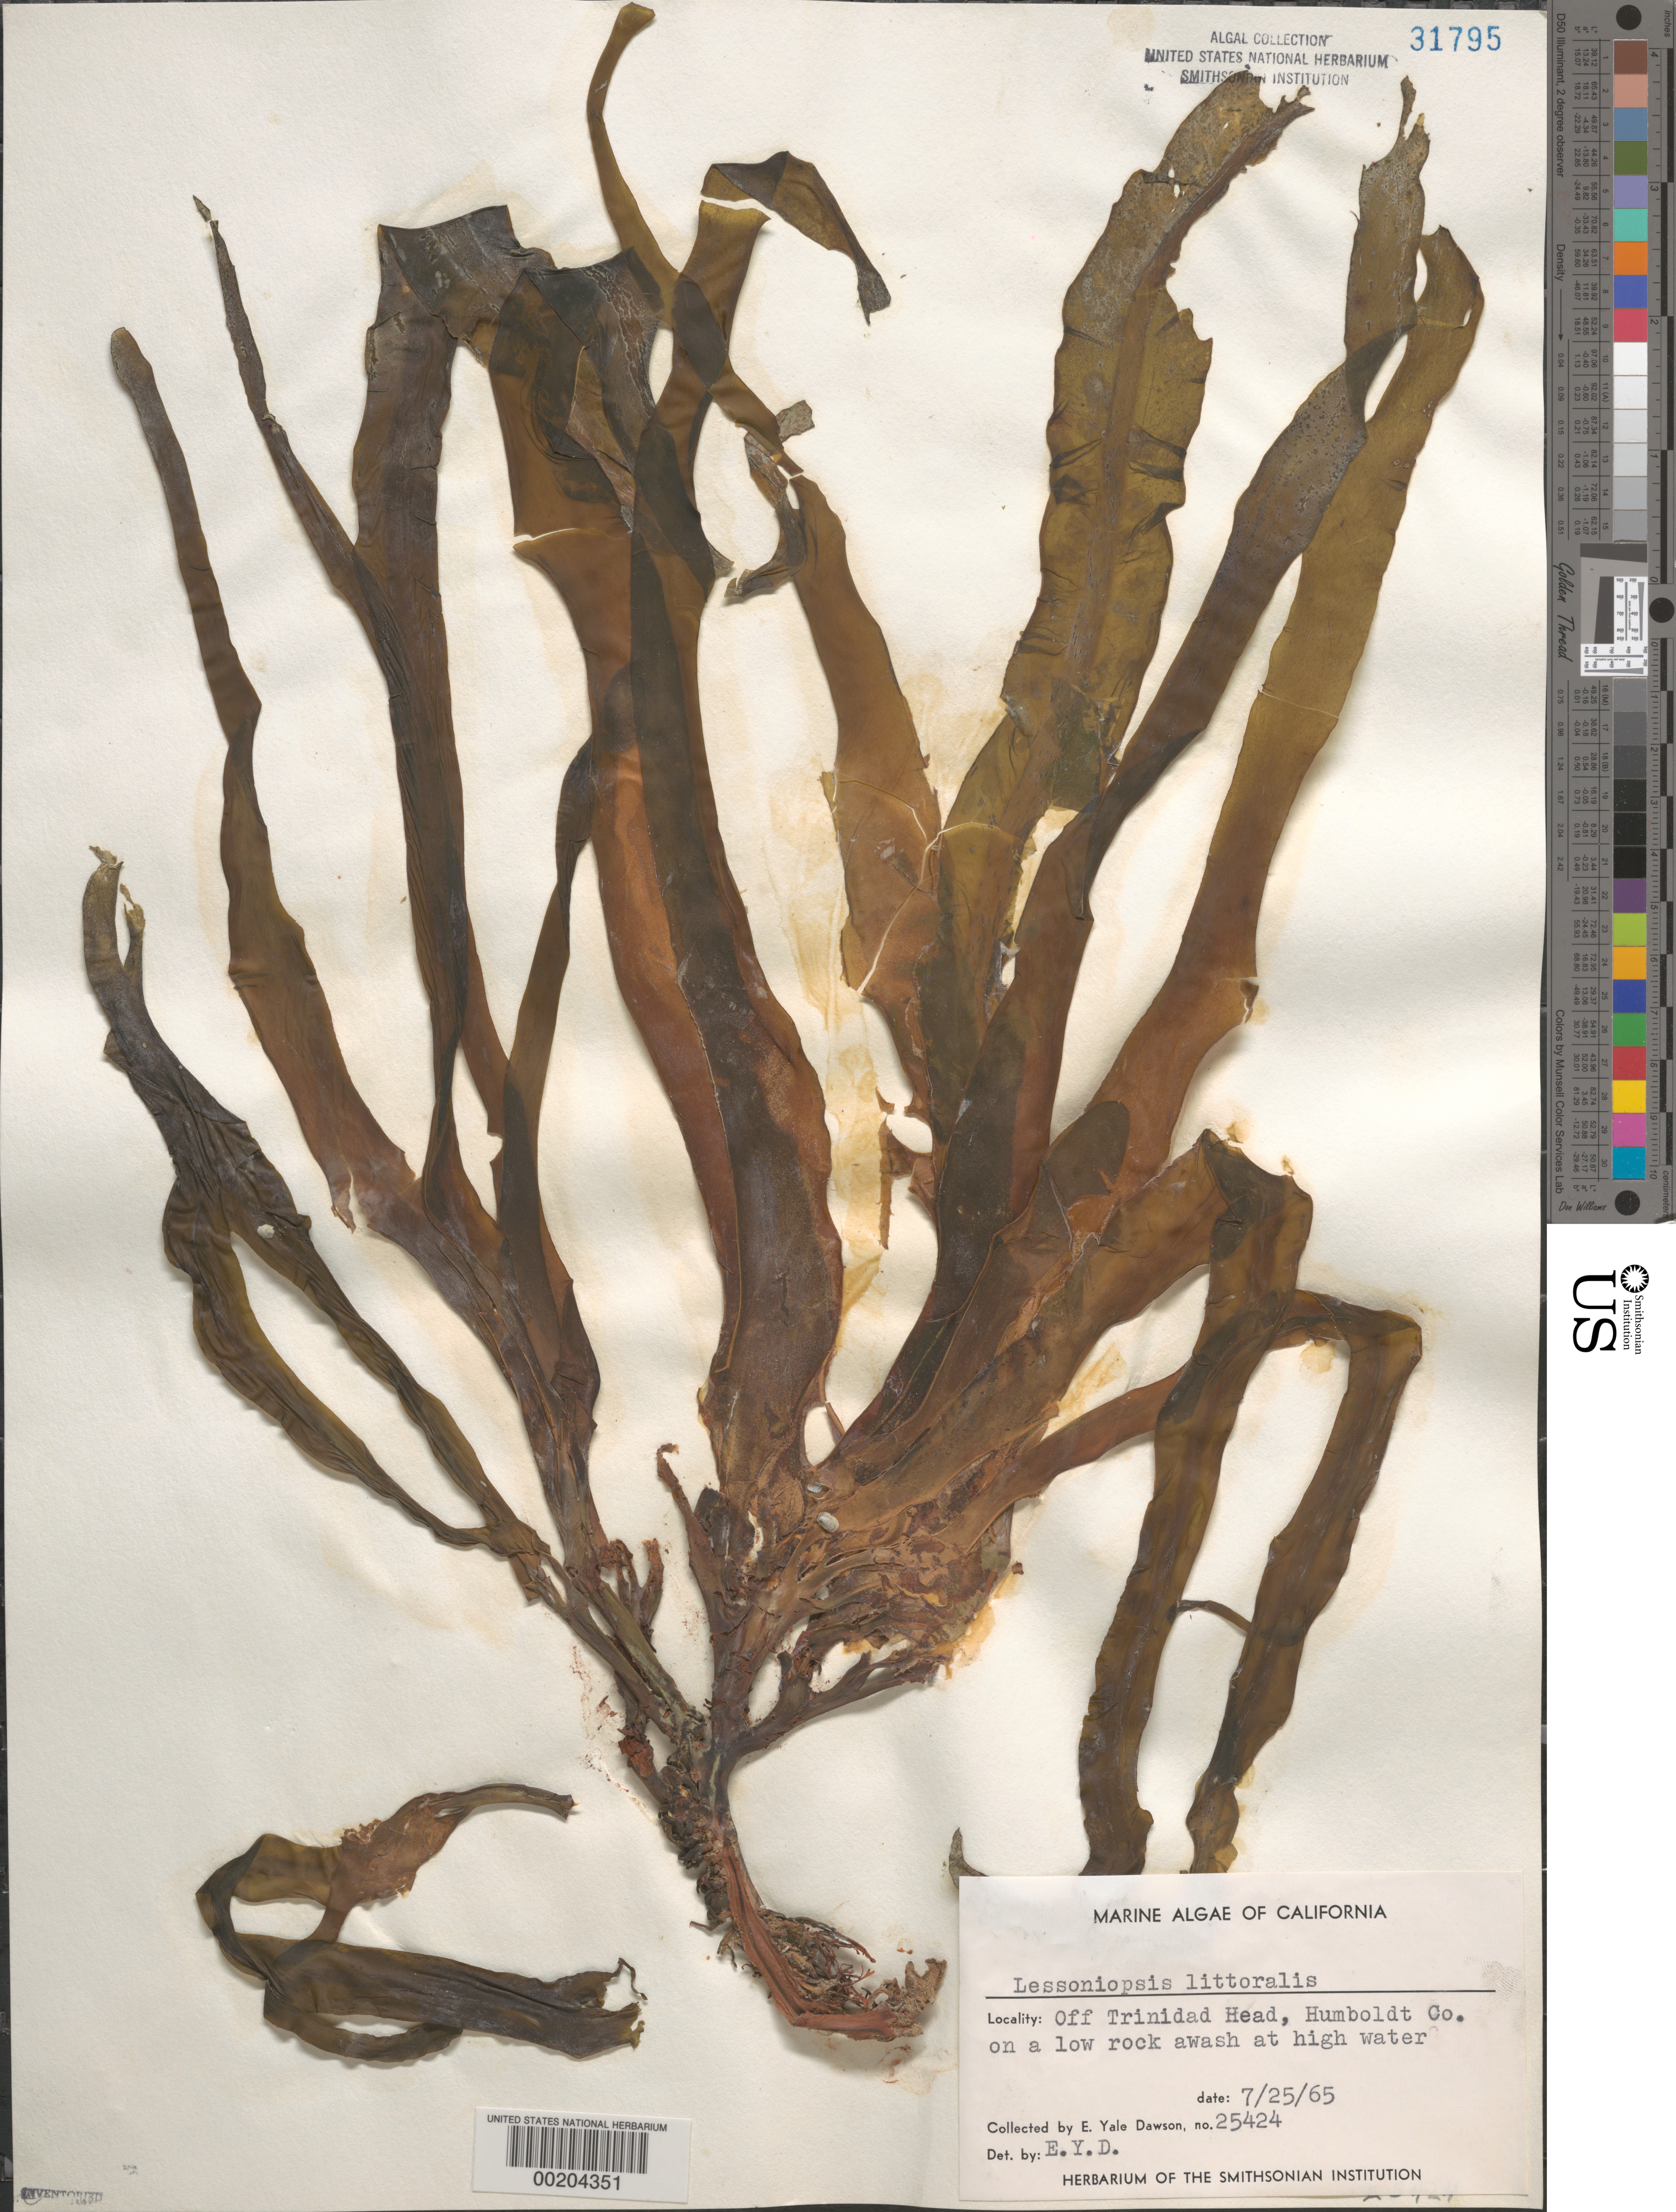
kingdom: Chromista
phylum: Ochrophyta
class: Phaeophyceae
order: Laminariales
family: Alariaceae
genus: Lessoniopsis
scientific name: Lessoniopsis littoralis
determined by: Dawson, E. Y.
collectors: E. Y. Dawson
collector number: EYD 25424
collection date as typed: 25 Jul 1965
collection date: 1965-07-25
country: United States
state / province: California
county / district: Humboldt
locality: Off Trinidad Head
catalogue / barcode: US 31795